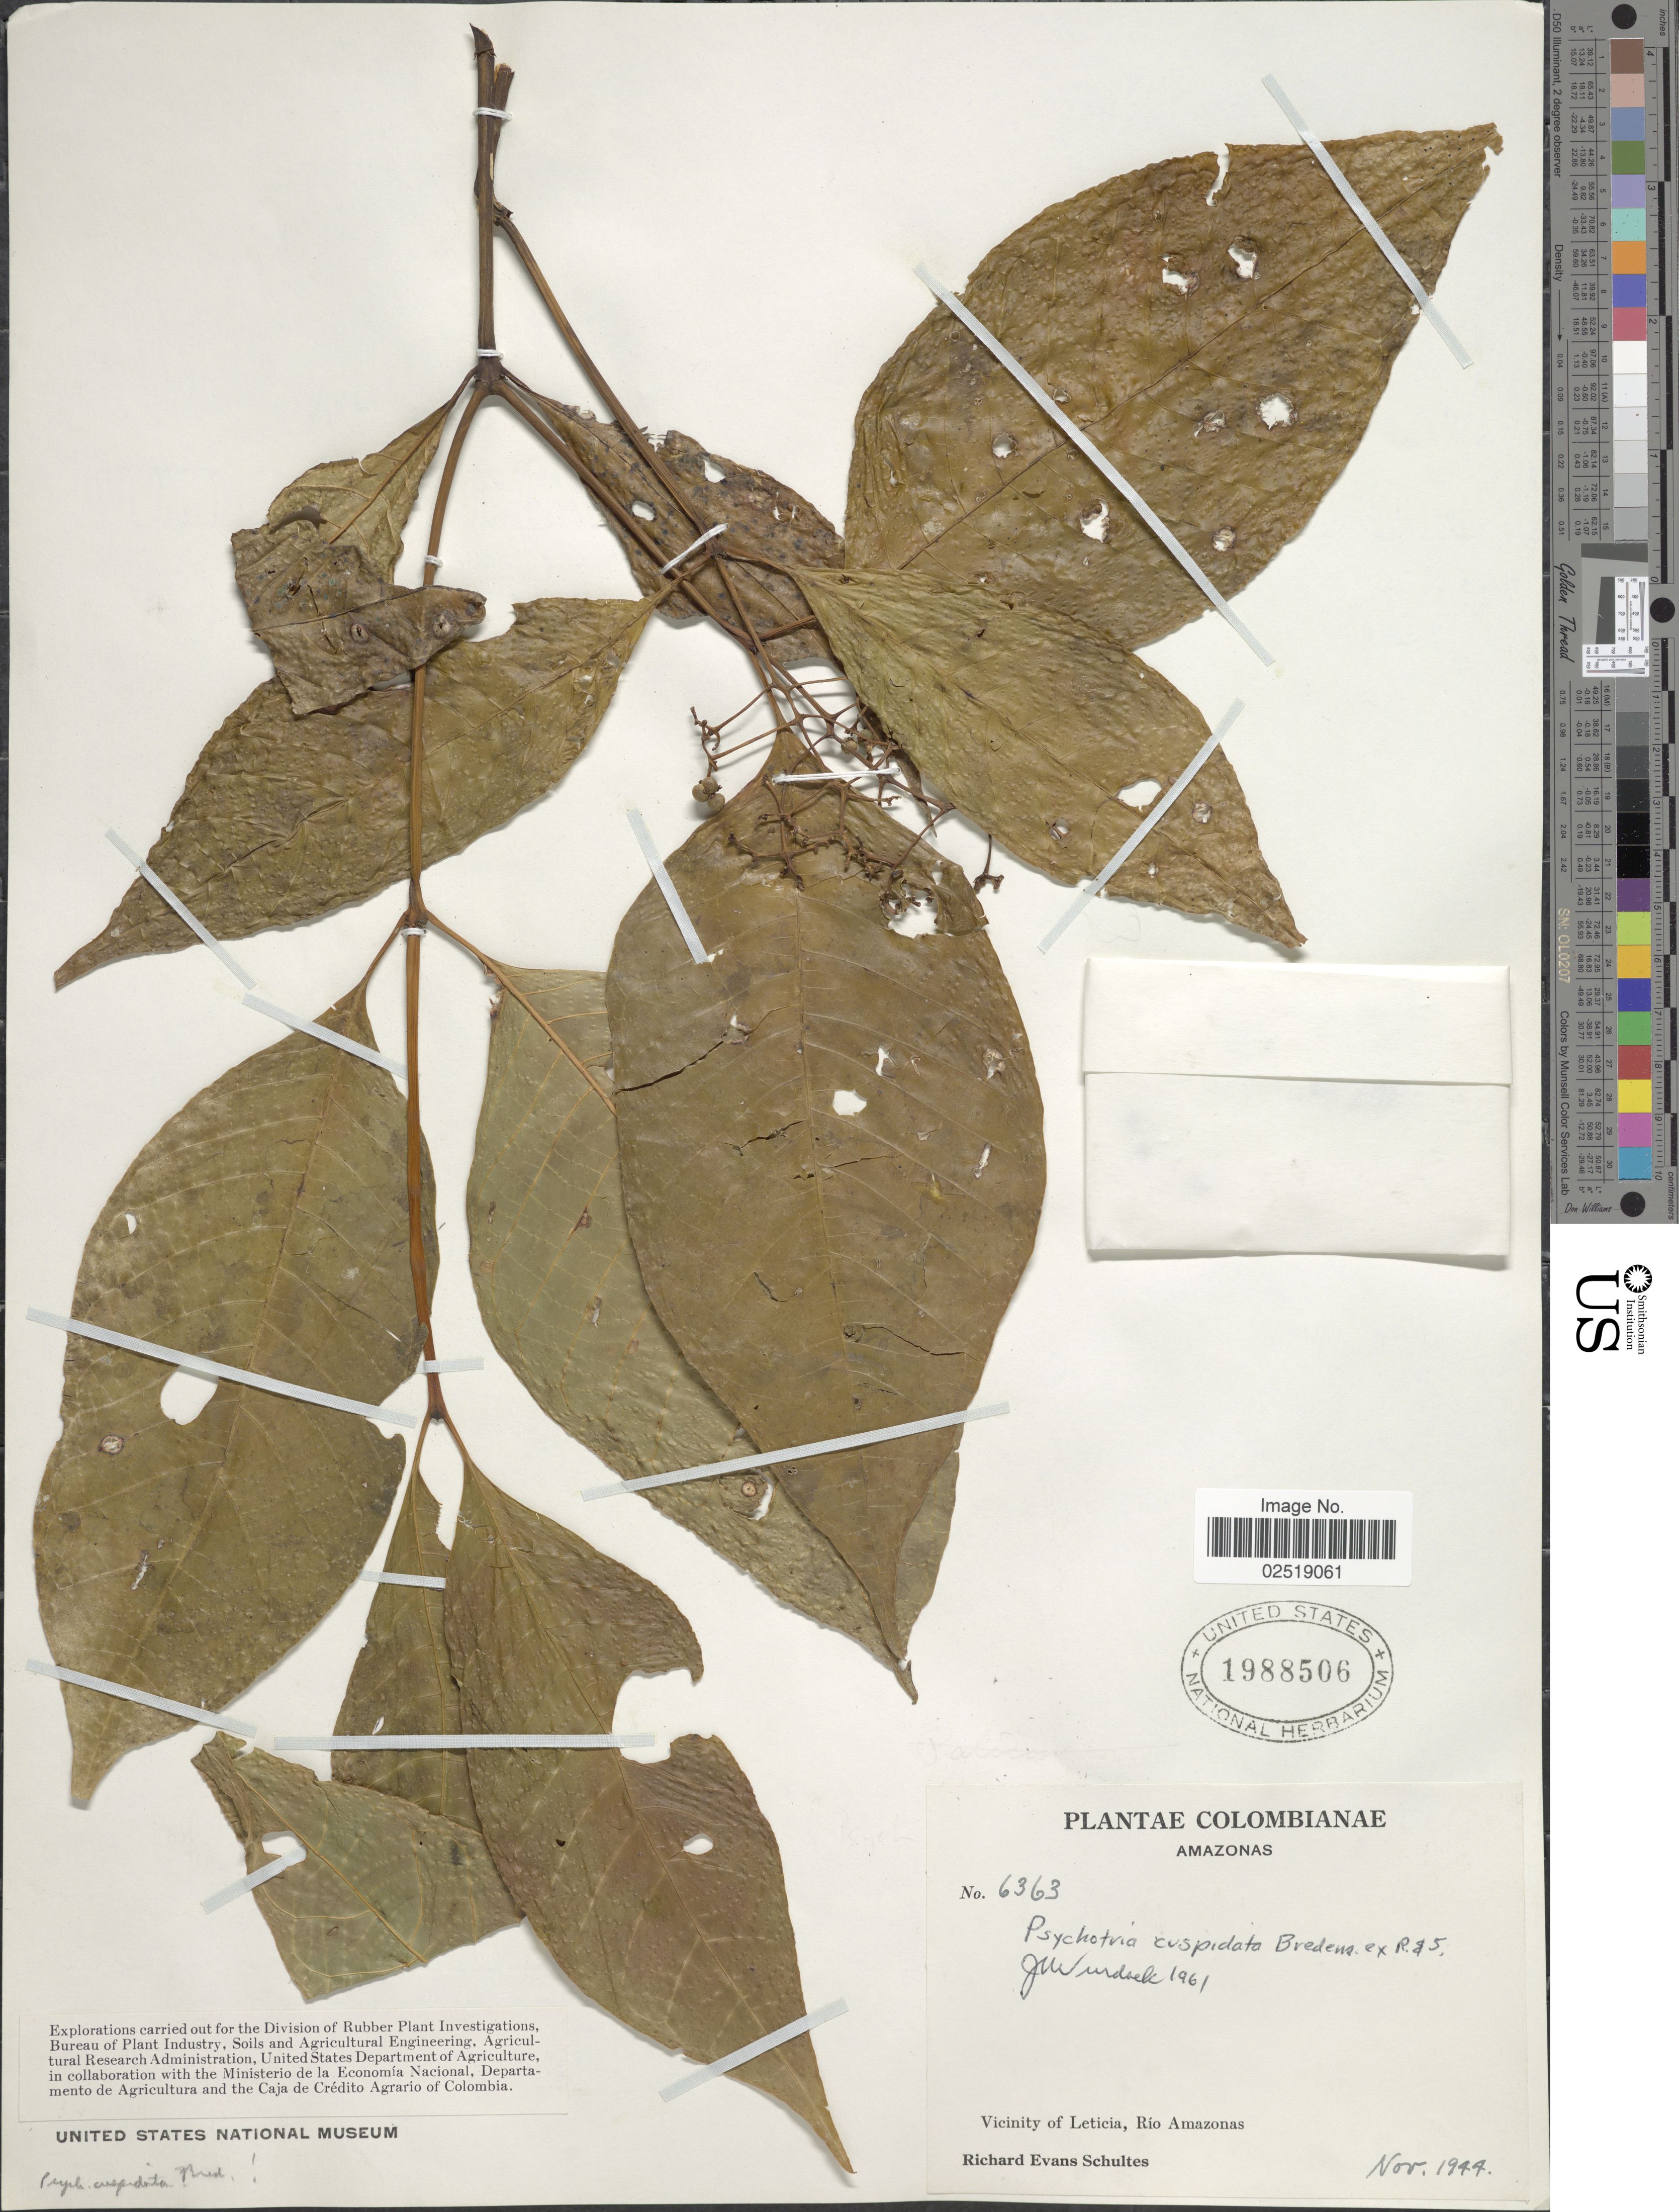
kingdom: Plantae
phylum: Tracheophyta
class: Magnoliopsida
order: Gentianales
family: Rubiaceae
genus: Psychotria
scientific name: Psychotria cuspidata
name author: Bredem. ex Schult.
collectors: R. E. Schultes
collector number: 6363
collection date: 1944-11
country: Colombia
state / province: Amazônas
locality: Vicinity of Leticia, Rio Amazonas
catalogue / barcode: US 1988506